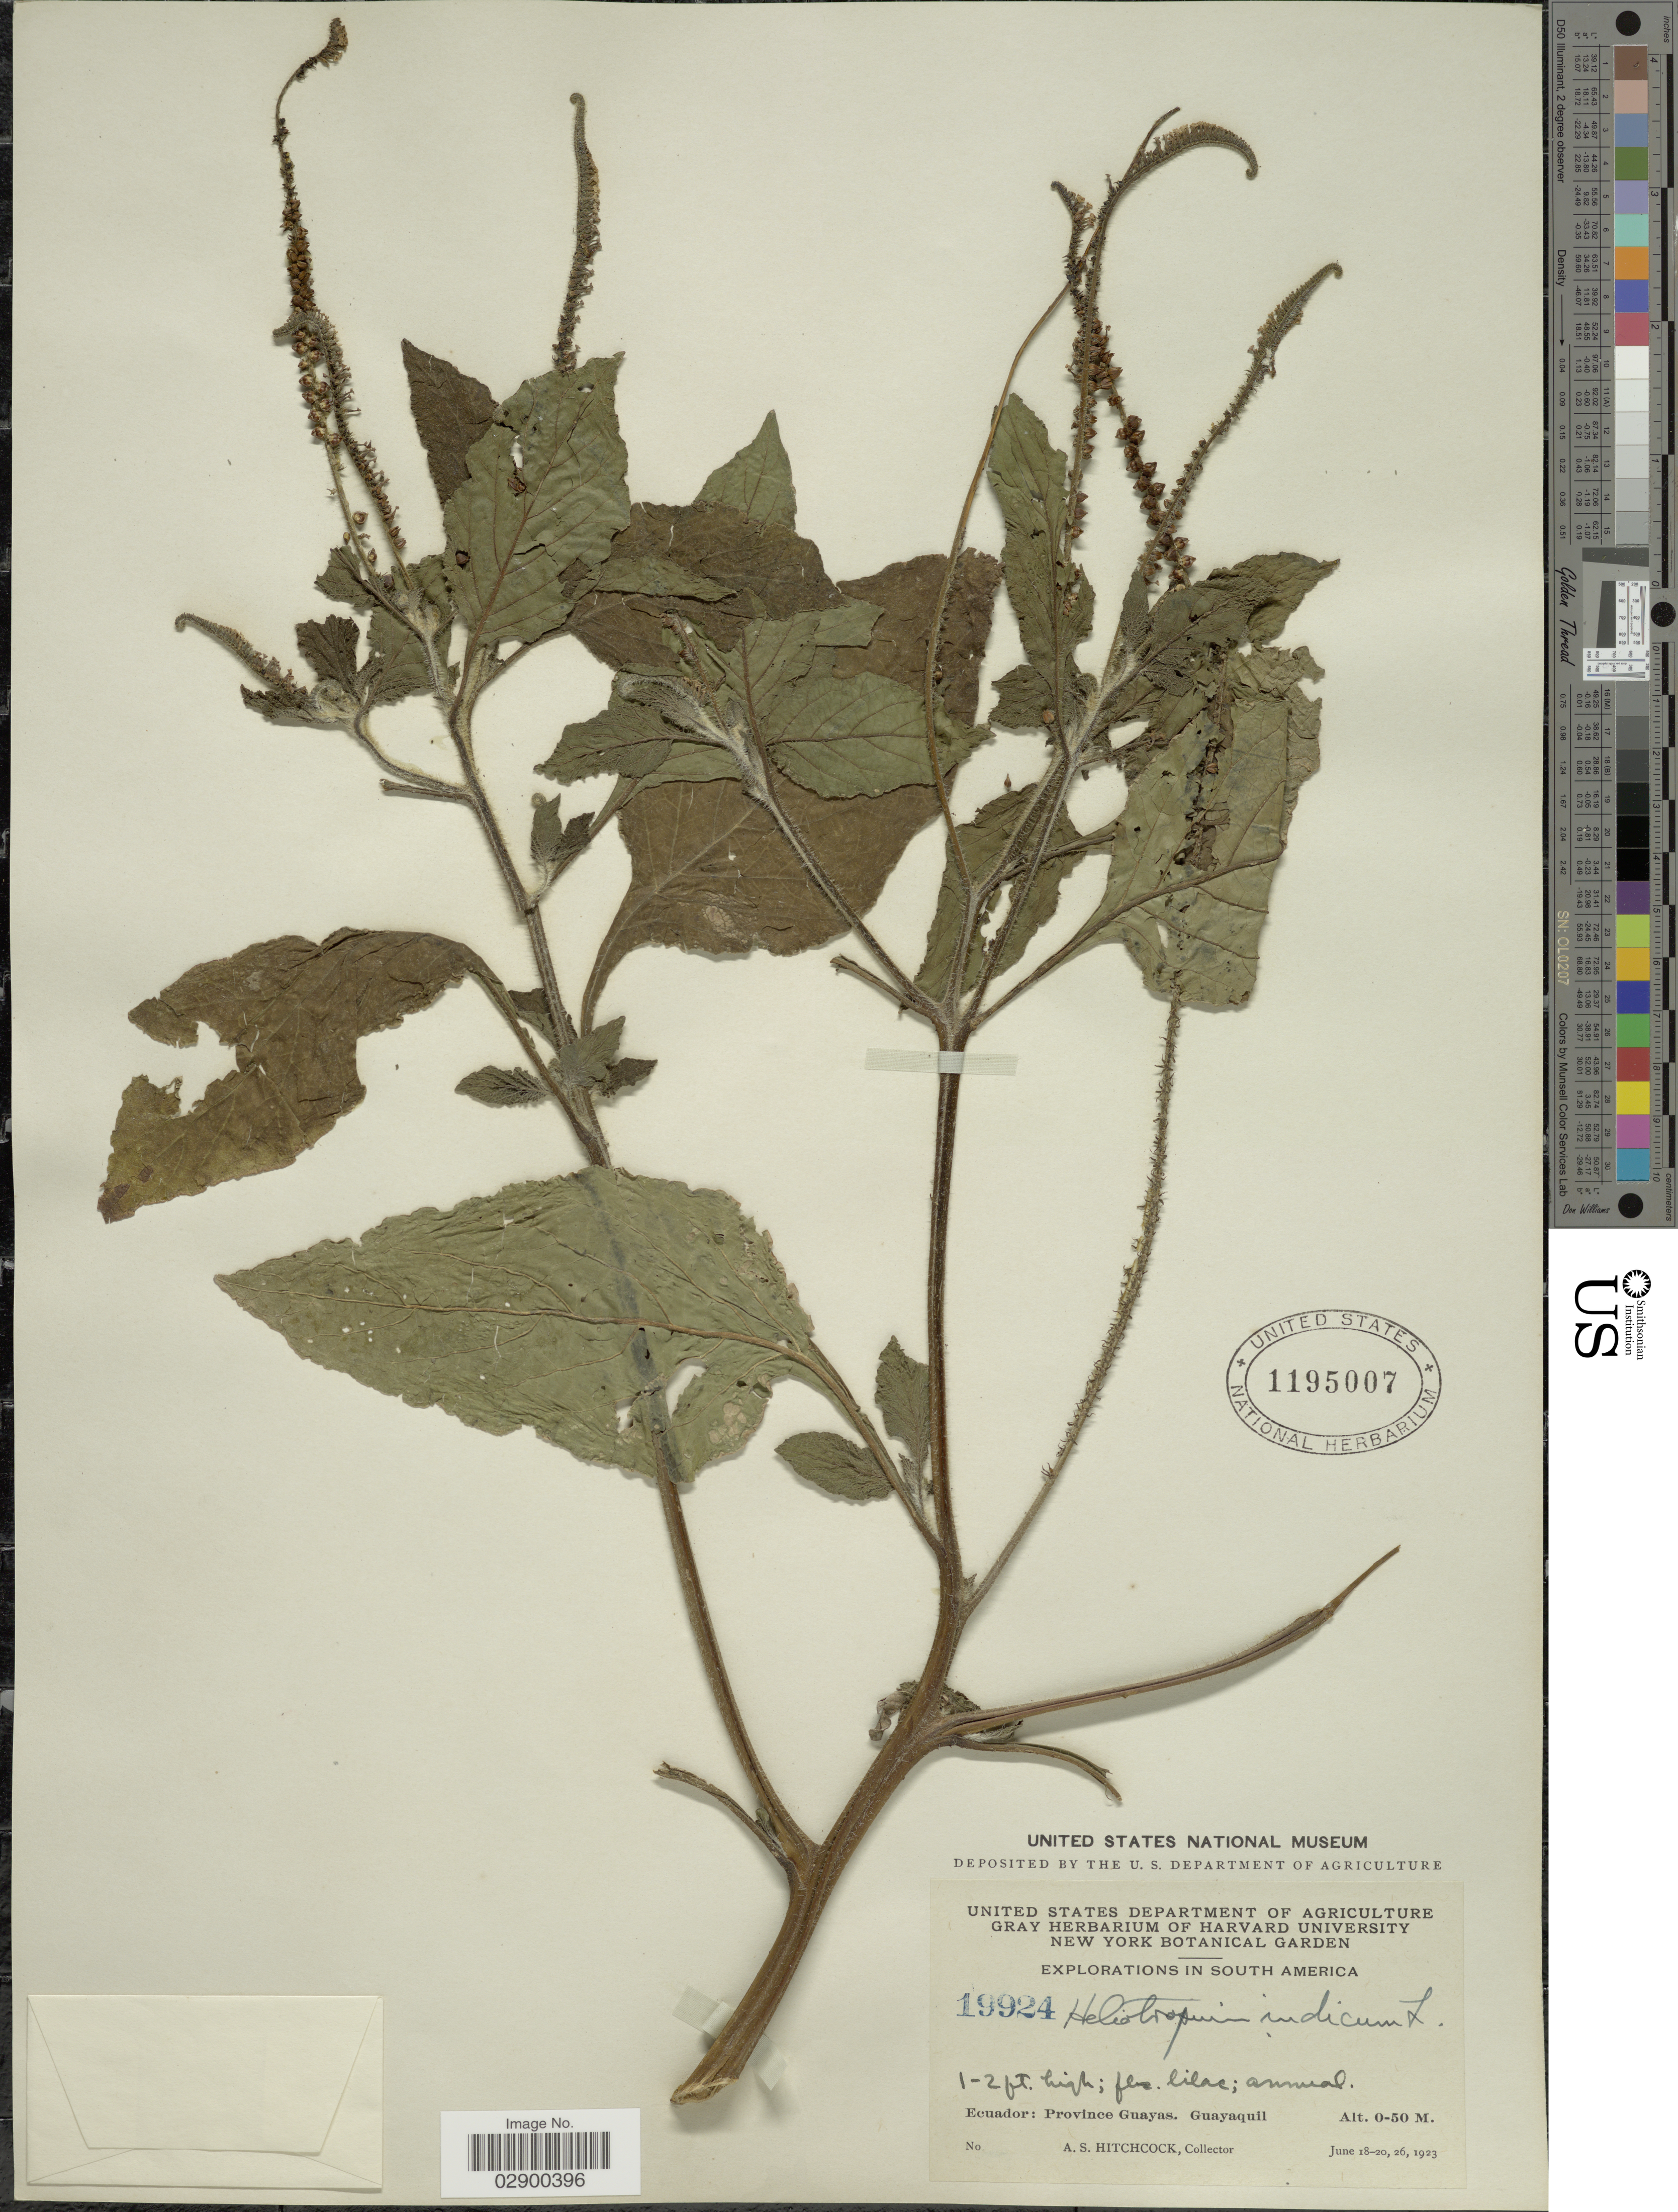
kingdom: Plantae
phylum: Tracheophyta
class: Magnoliopsida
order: Boraginales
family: Heliotropiaceae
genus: Heliotropium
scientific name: Heliotropium indicum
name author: L.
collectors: A. S. Hitchcock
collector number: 19924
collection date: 1923-06-18/1923-06-26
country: Ecuador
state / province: Guayas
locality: Guayaquil.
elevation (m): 0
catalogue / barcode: US 1195007